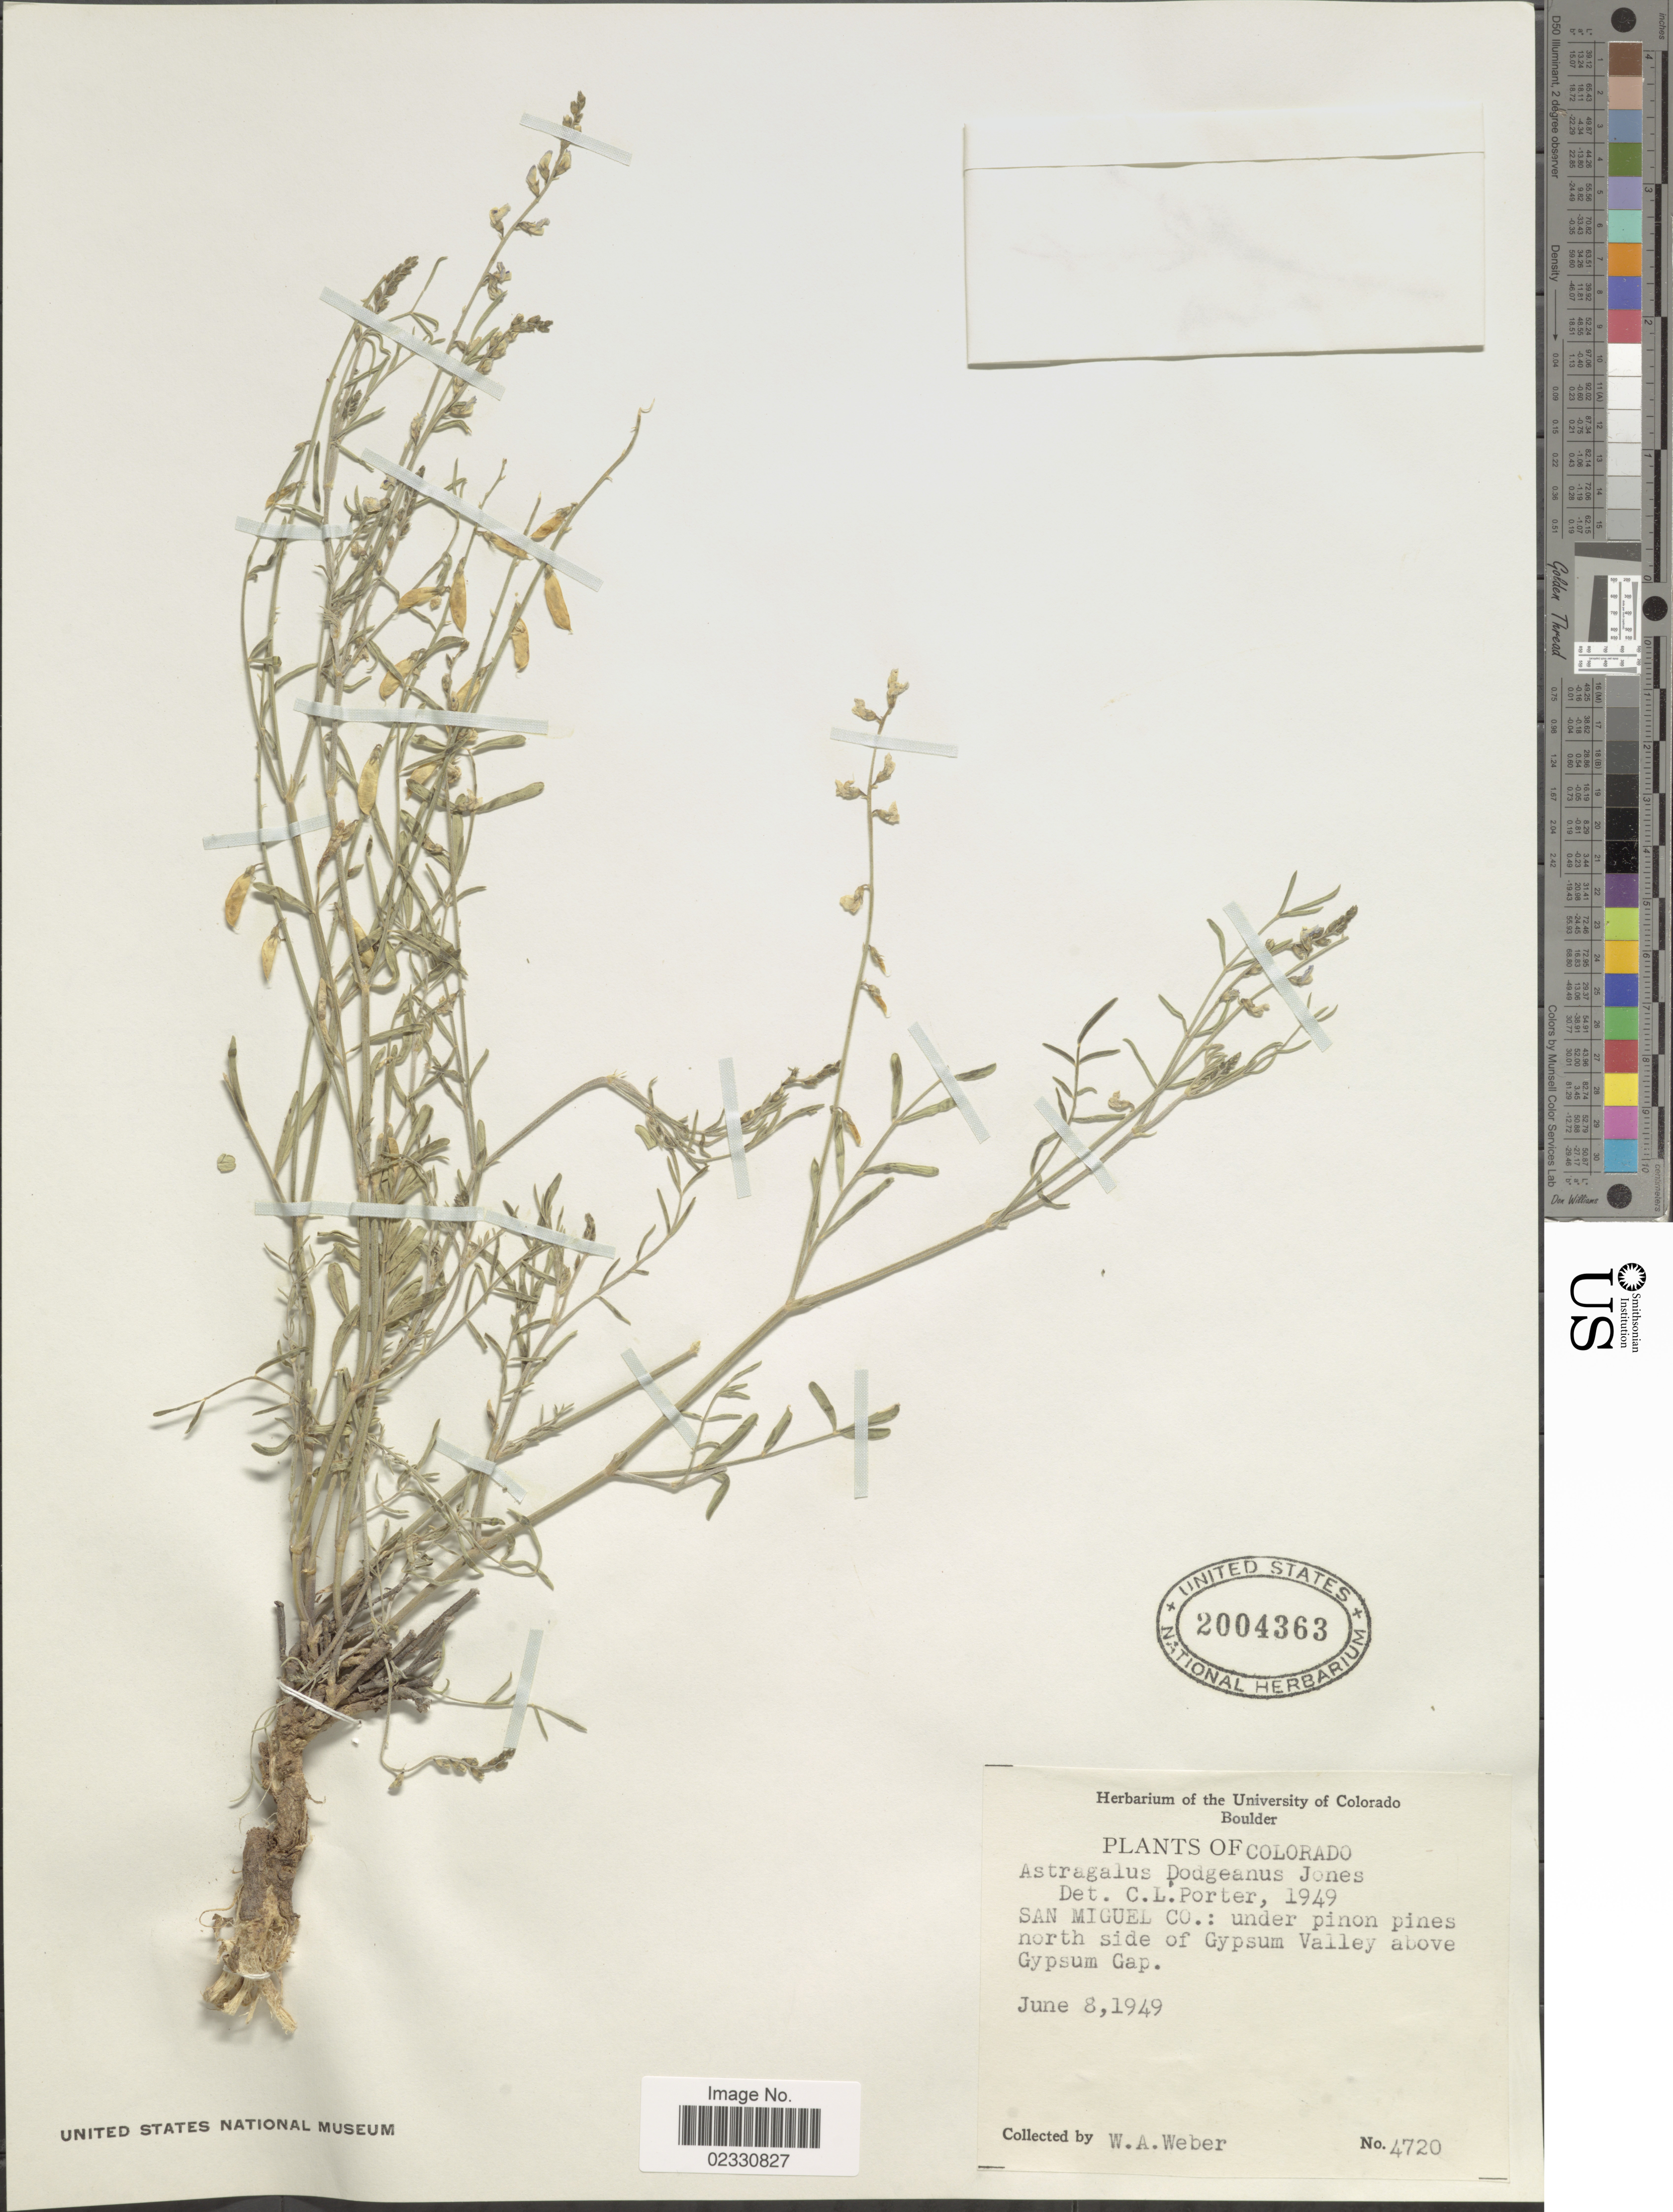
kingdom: Plantae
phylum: Tracheophyta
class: Magnoliopsida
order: Fabales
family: Fabaceae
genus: Astragalus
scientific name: Astragalus dodgianus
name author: M.E. Jones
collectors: W. A. Weber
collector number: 4720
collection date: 1949-06-08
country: United States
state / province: Colorado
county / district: San Miguel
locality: San Miguel Co.: under pinon pines north side of Gypsum Valley above Gypsum Gap.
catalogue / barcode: US 2004363